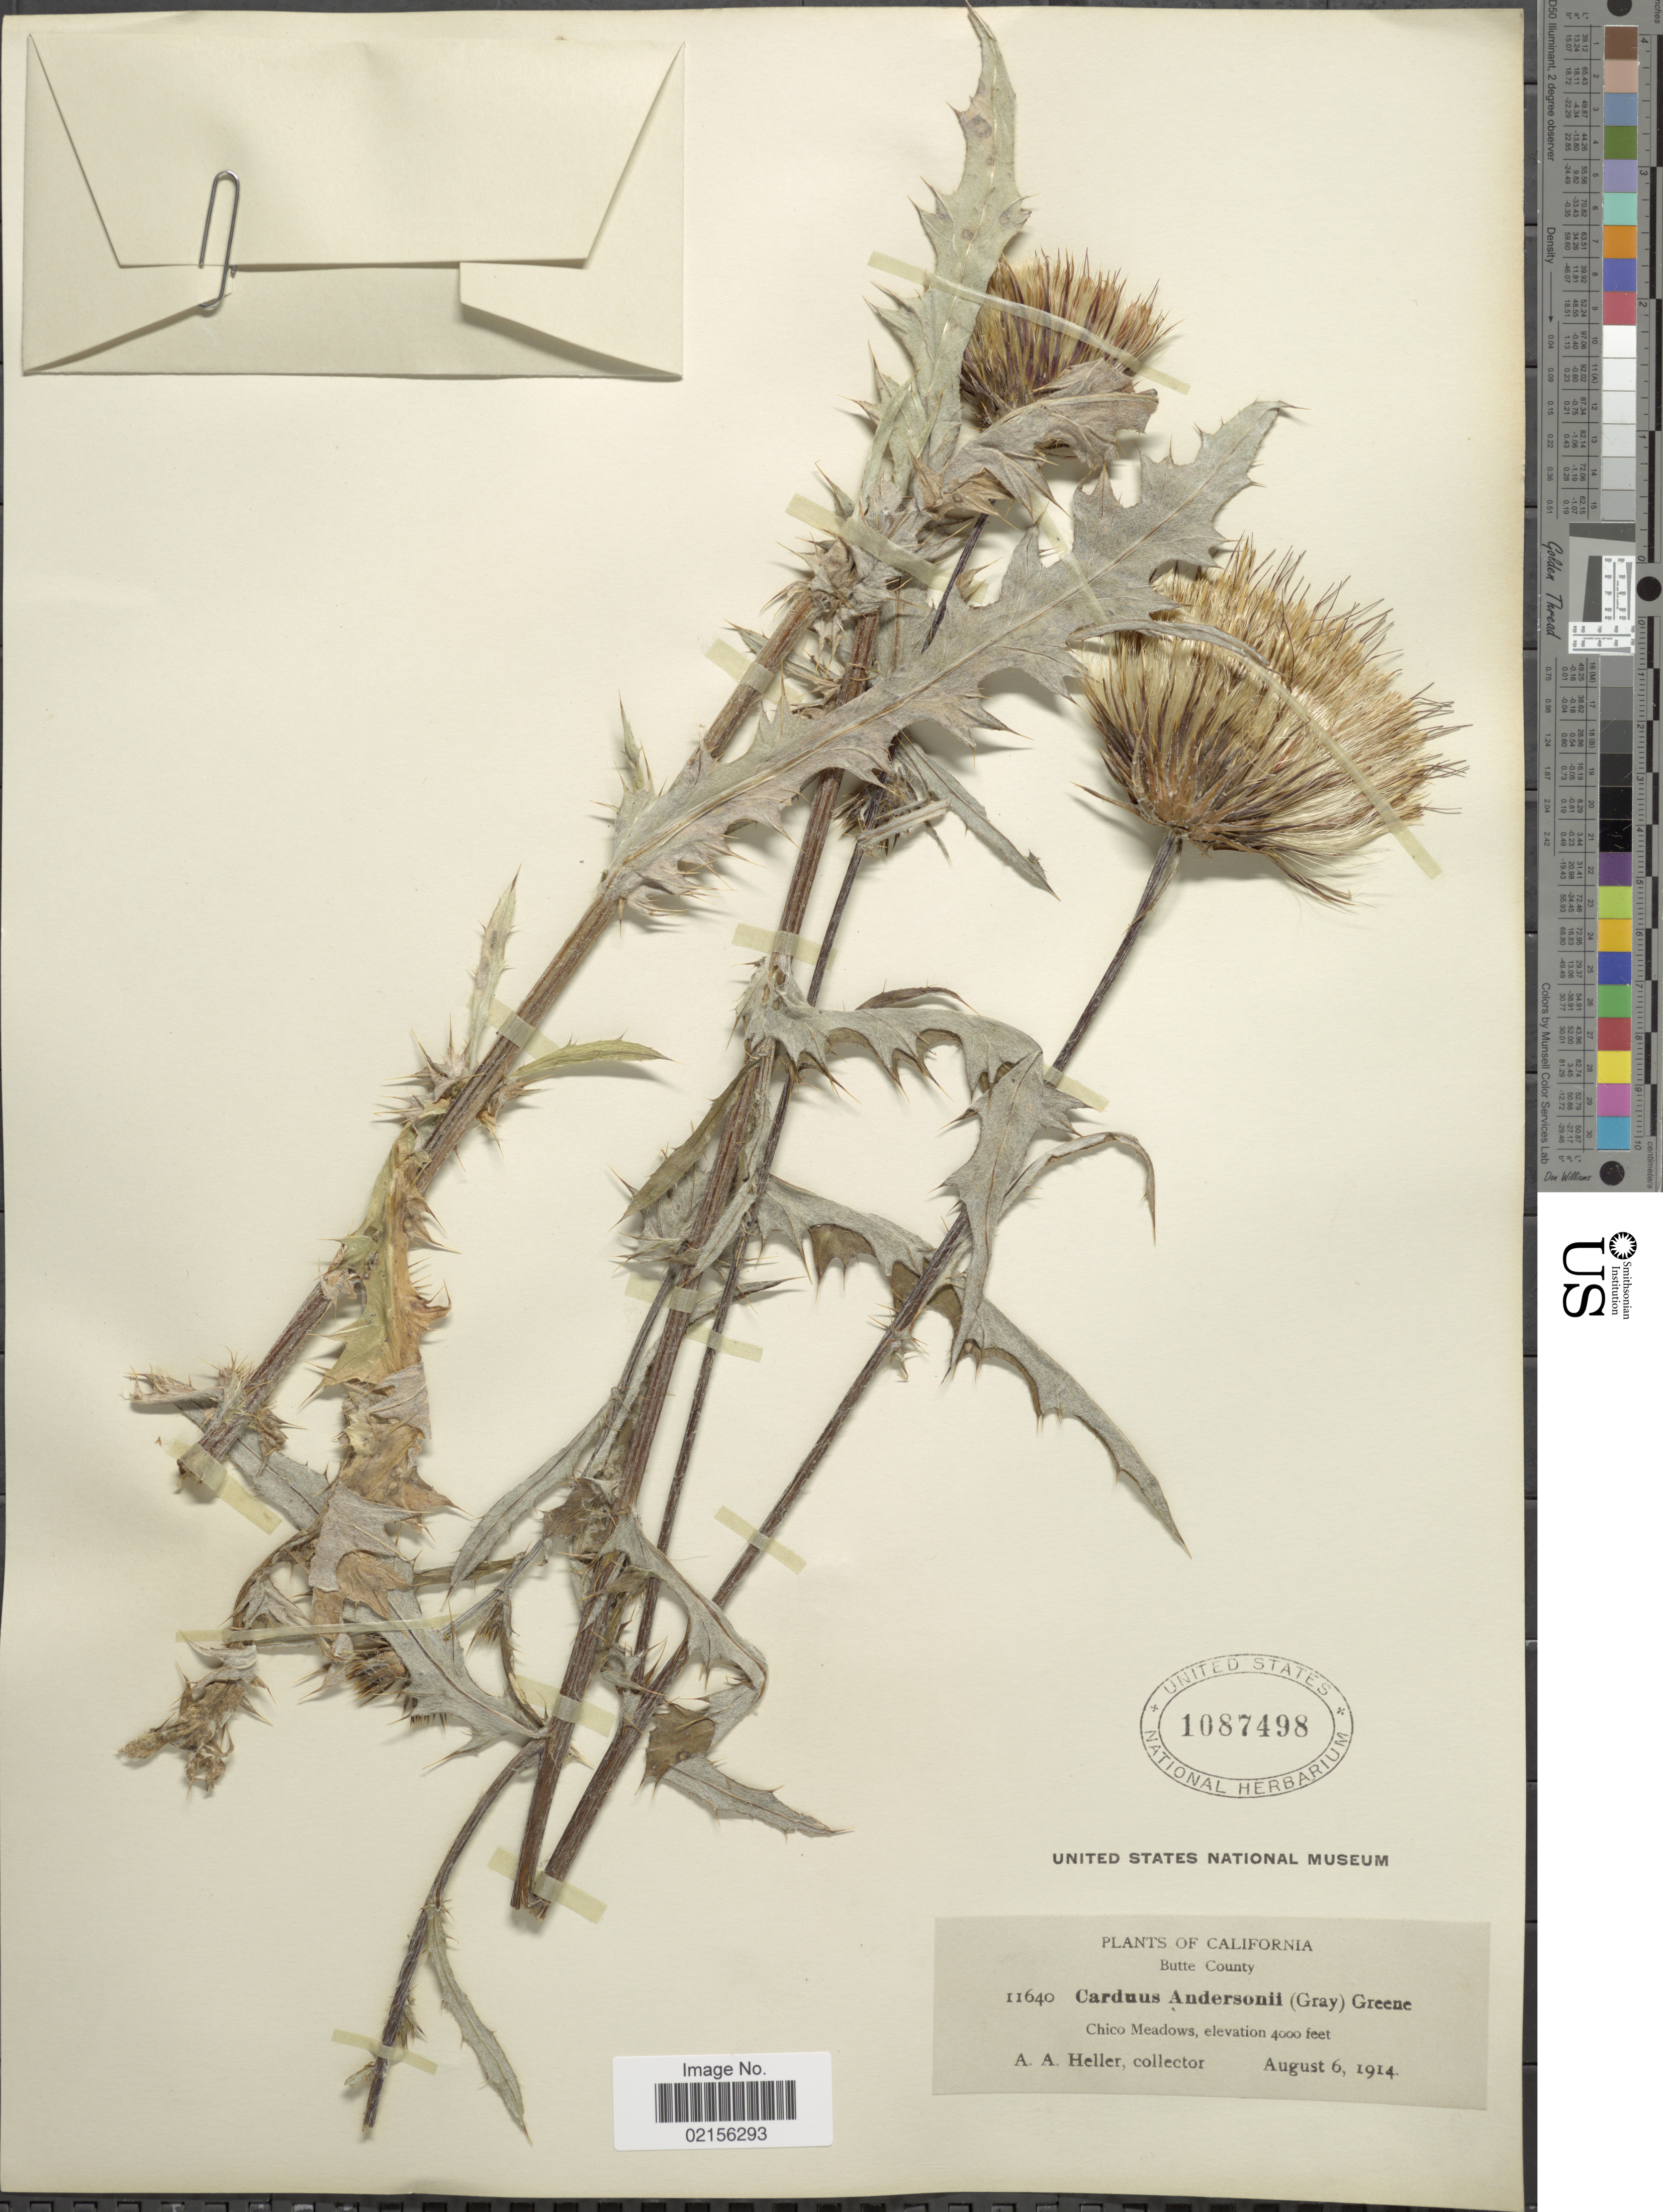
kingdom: Plantae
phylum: Tracheophyta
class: Magnoliopsida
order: Asterales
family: Asteraceae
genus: Cirsium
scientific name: Cirsium andersonii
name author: (A. Gray) Petr.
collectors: A. A. Heller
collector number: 11640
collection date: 1914-08-06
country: United States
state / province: California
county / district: Butte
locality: Butte County, Chico Meadows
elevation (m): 1219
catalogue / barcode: US 1087498